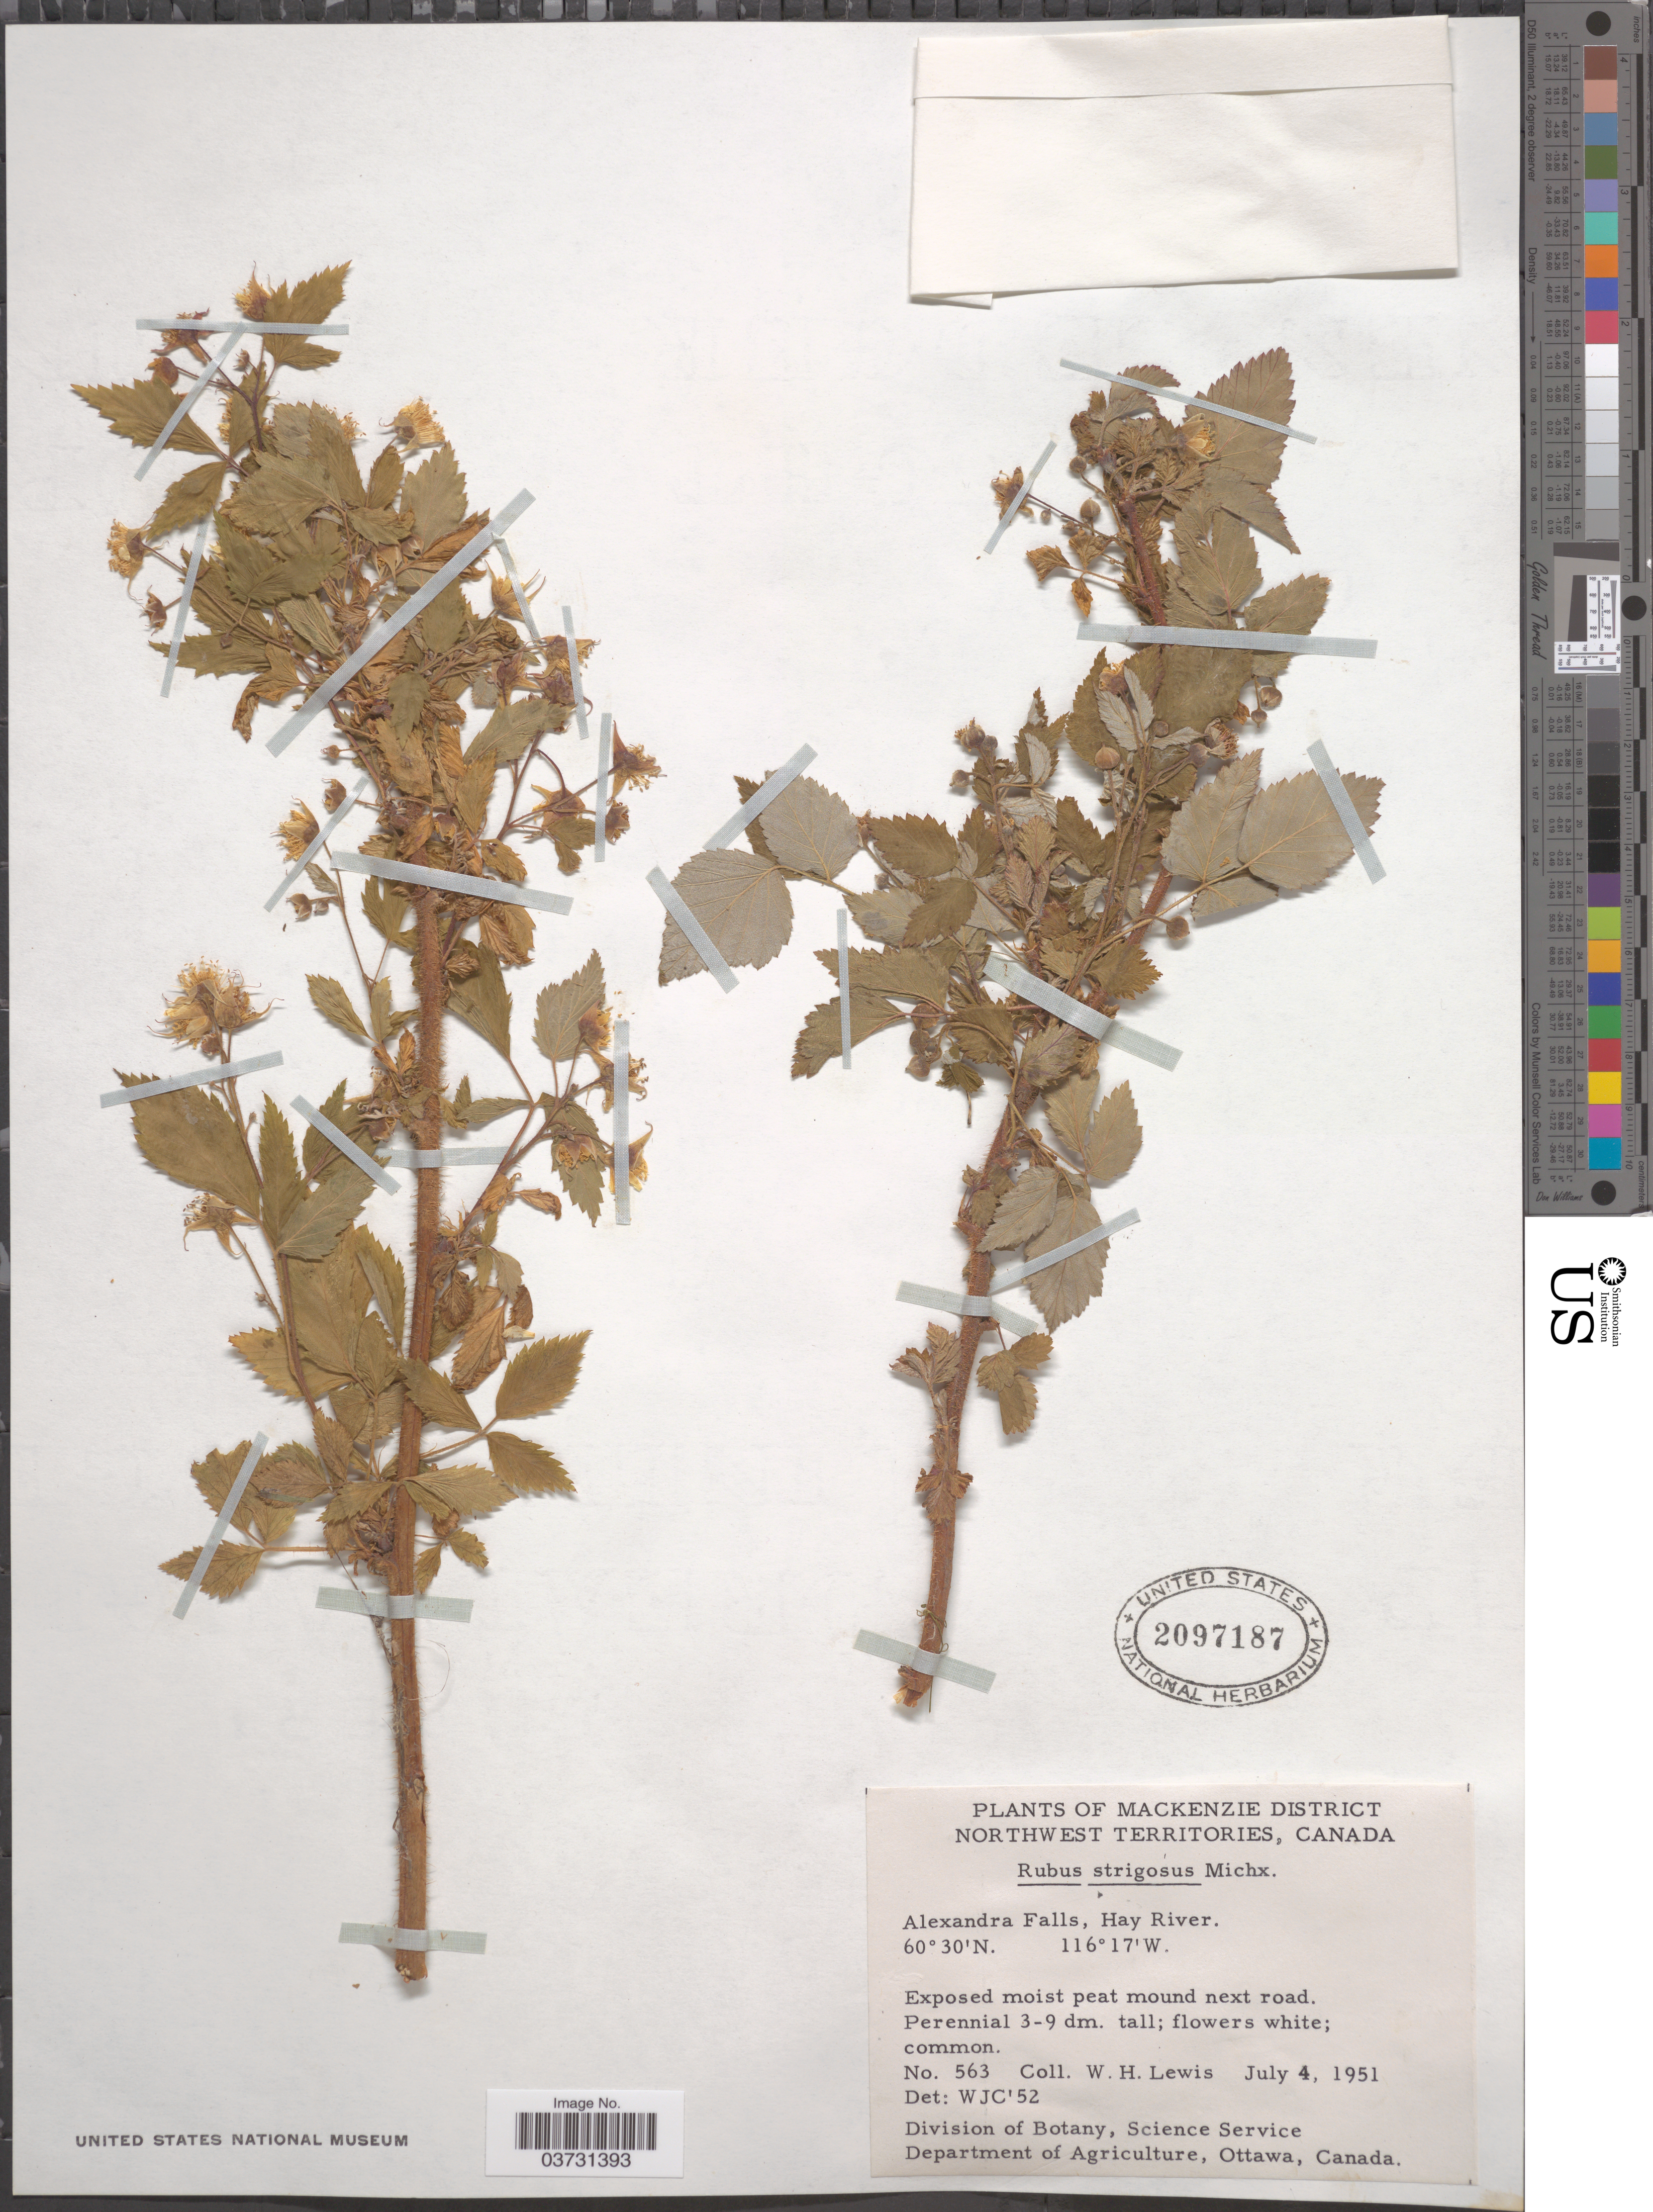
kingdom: Plantae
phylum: Tracheophyta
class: Magnoliopsida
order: Rosales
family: Rosaceae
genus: Rubus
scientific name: Rubus strigosus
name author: Michx.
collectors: W. H. Lewis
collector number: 563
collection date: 1951-07-04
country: Canada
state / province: Northwest Territories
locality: Mackenzie District, Alexandra Falls, Hay River.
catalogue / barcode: US 2097187